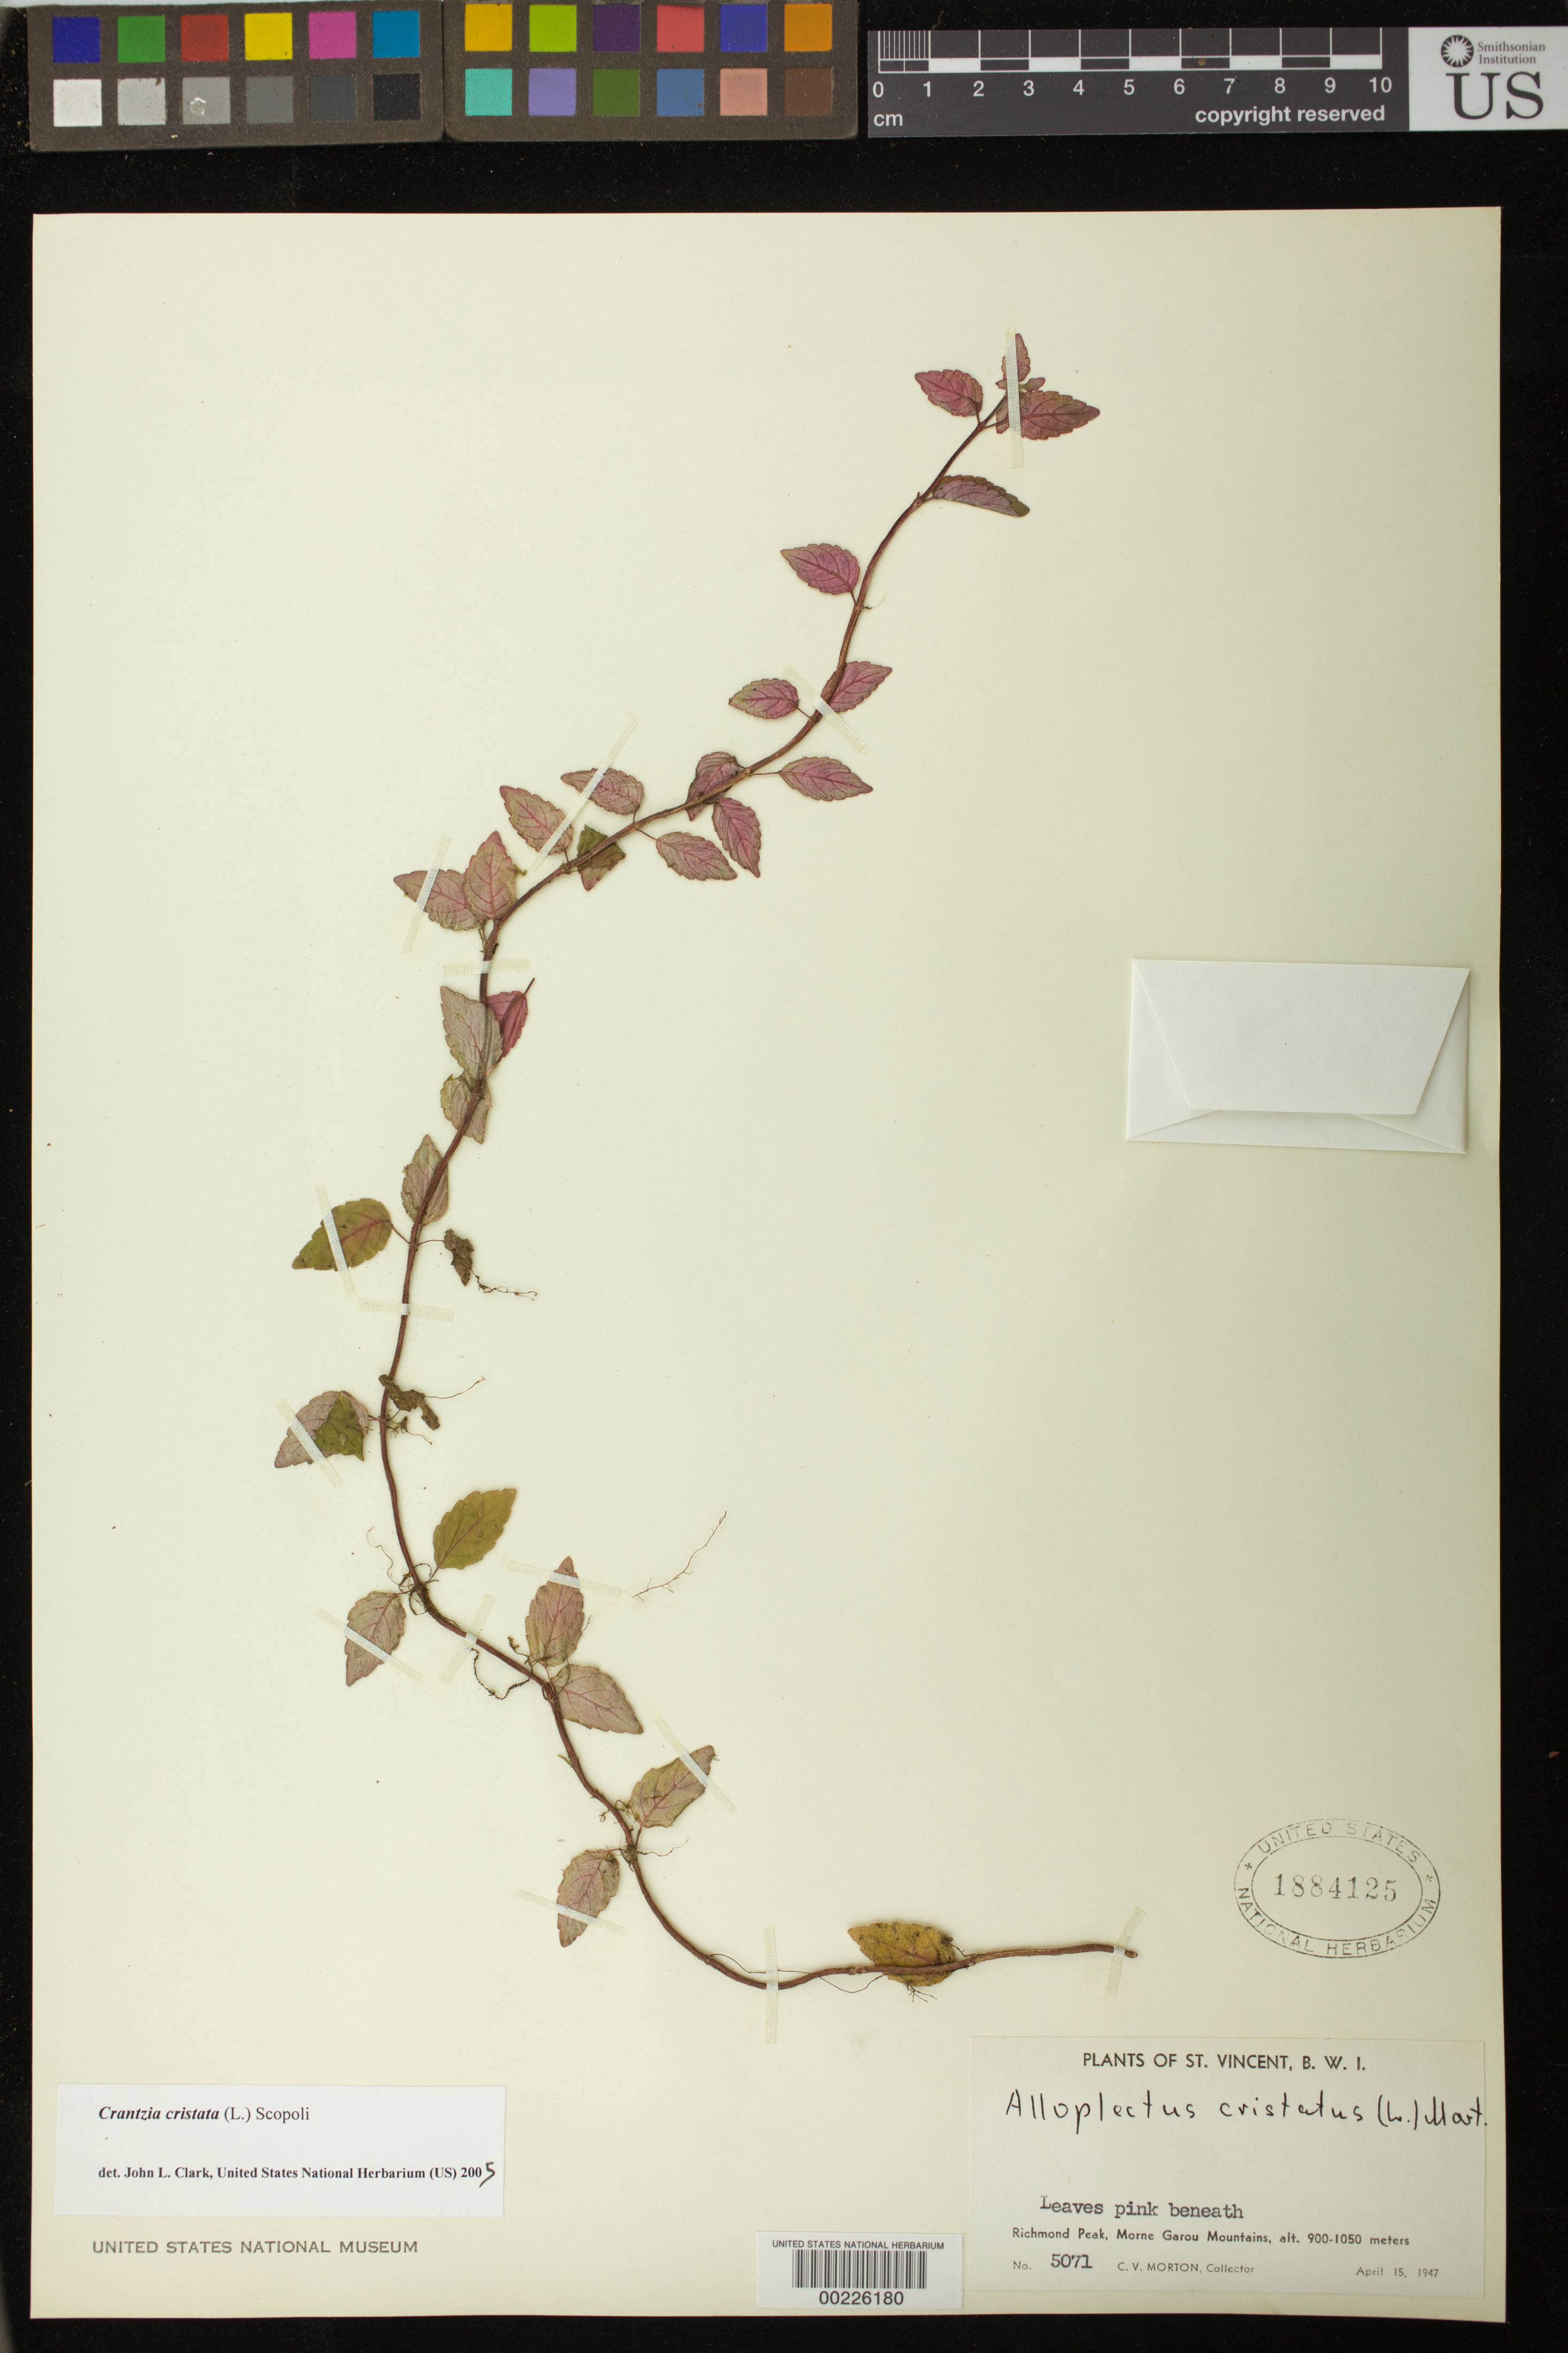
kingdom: Plantae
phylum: Tracheophyta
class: Magnoliopsida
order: Lamiales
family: Gesneriaceae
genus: Crantzia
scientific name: Crantzia cristata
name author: (L.) Scop. ex Fritsch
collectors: C. V. Morton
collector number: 5071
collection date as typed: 15 Apr 1947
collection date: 1947-04-15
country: St. Vincent - Grenadines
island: St. Vincent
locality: Richmond Peak, Morne Garou Mountains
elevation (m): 900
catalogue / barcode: US 1884125